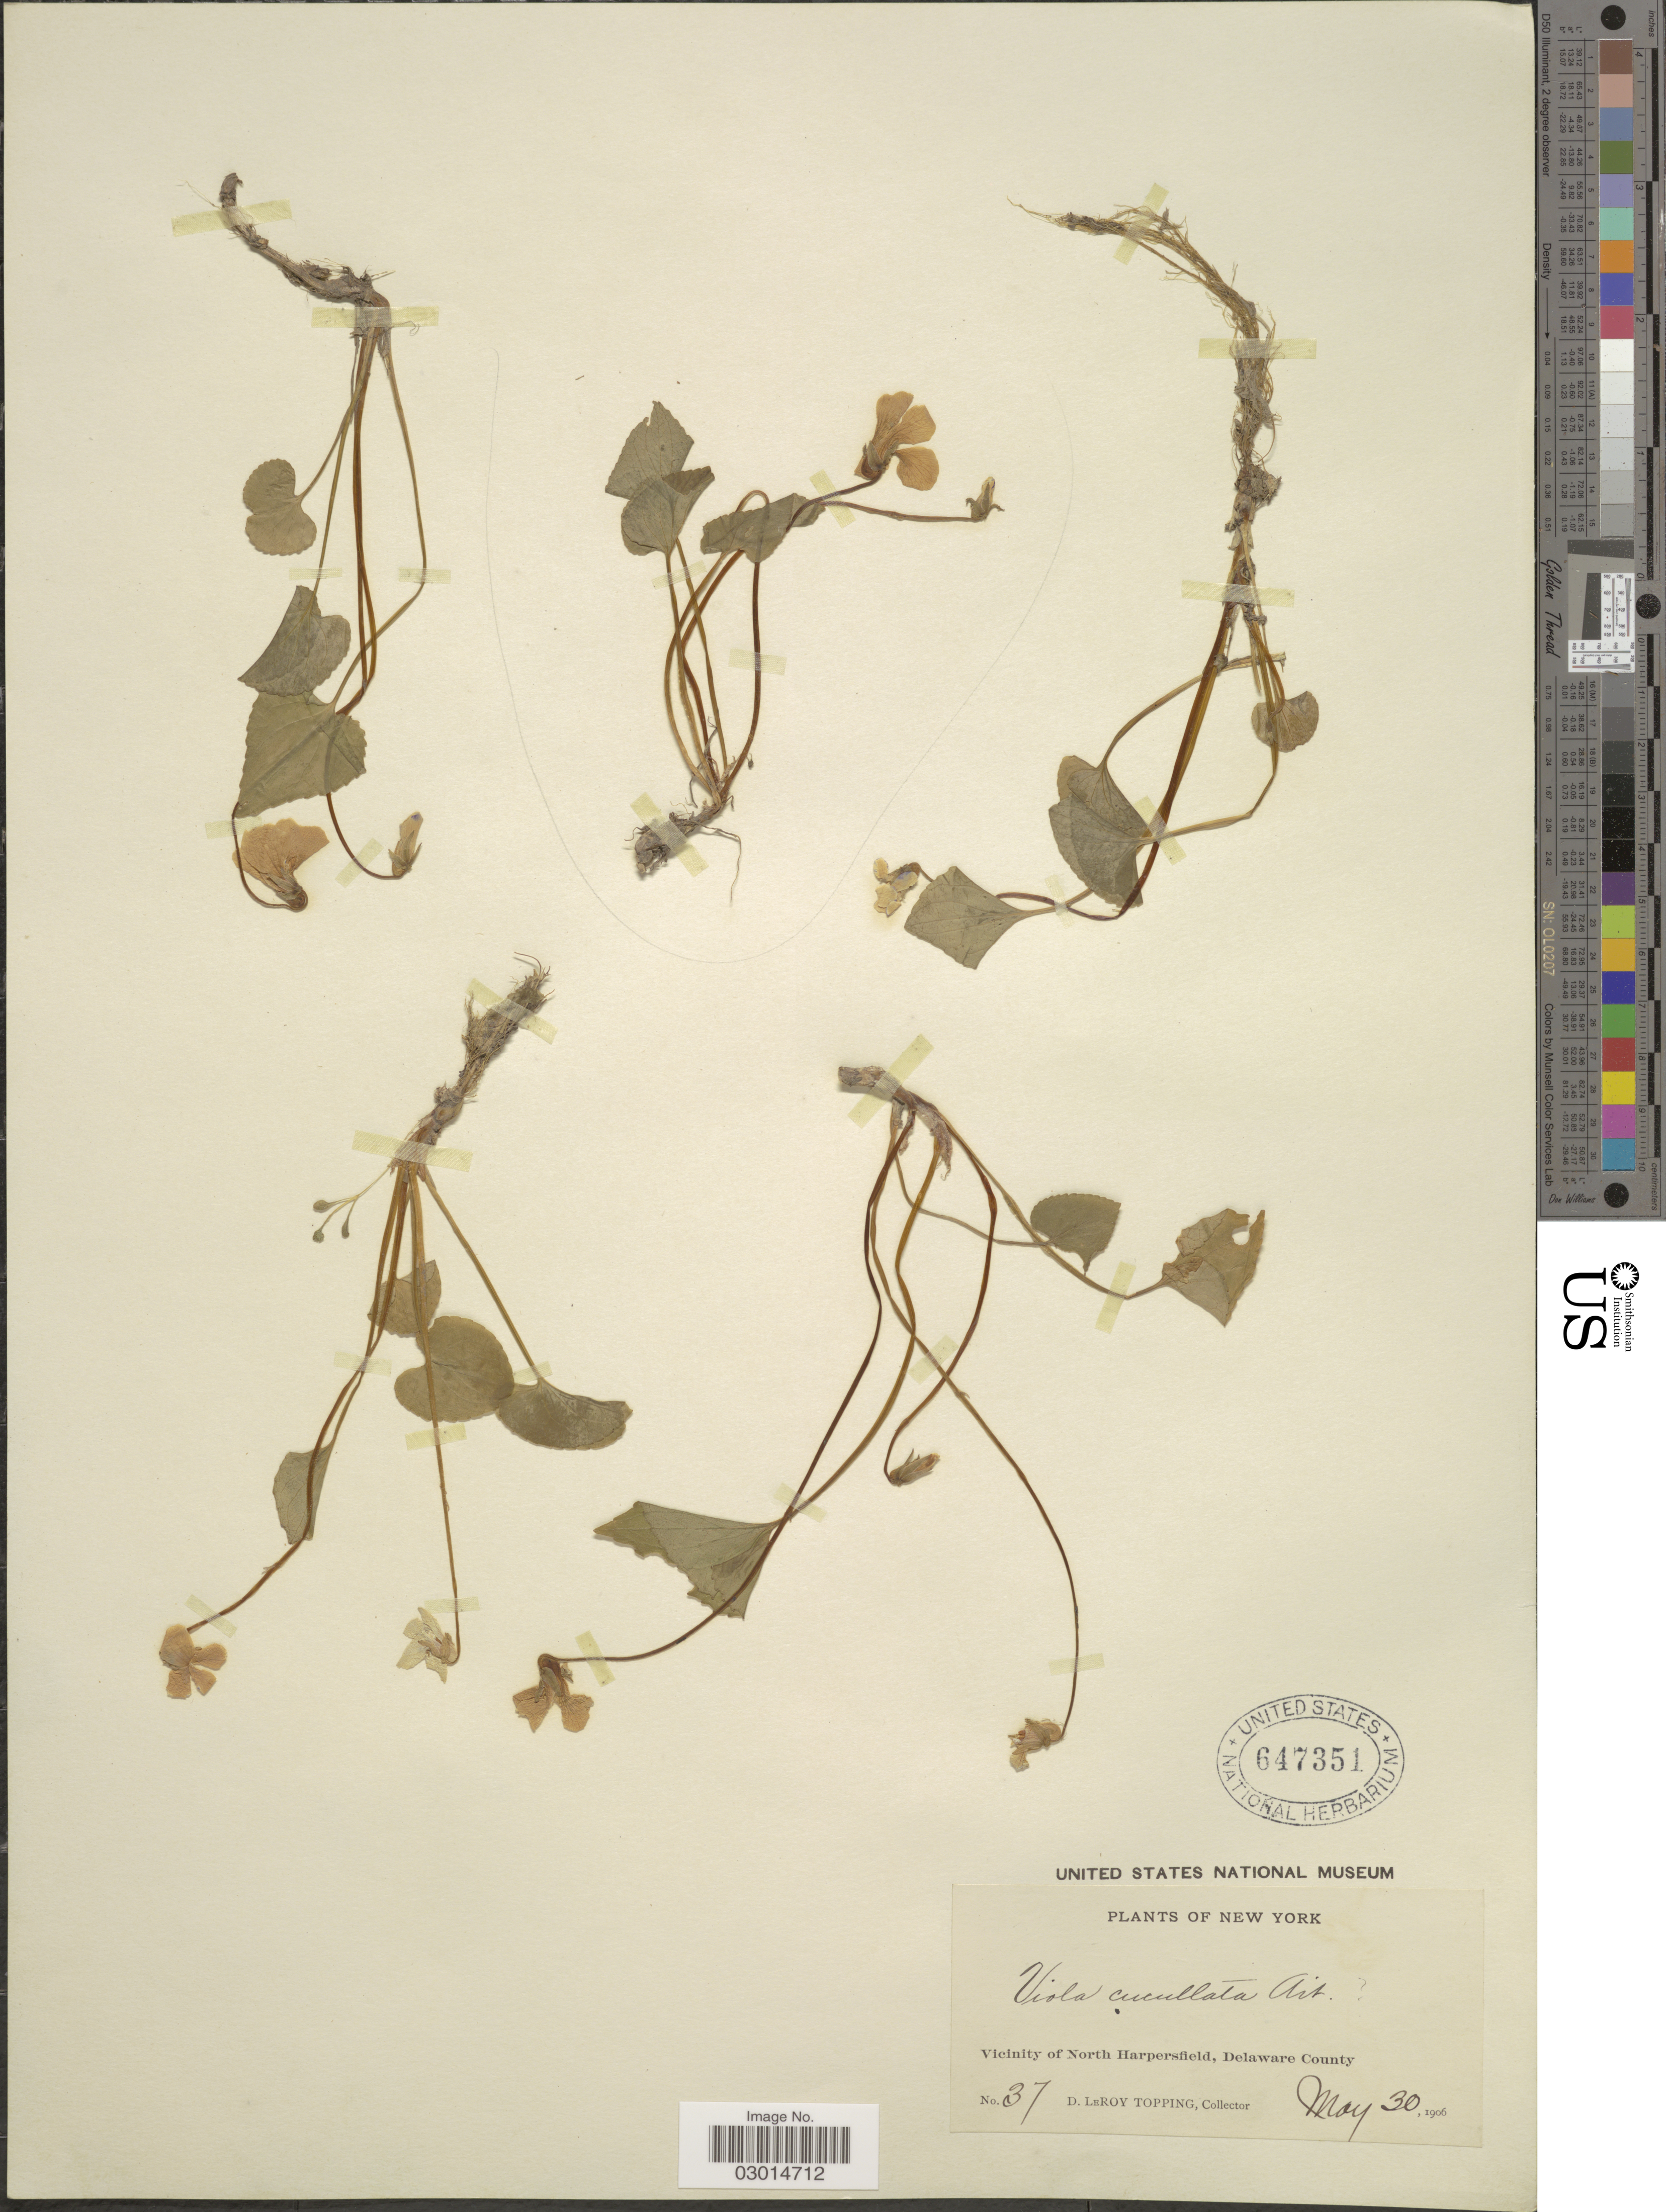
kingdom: Plantae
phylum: Tracheophyta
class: Magnoliopsida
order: Malpighiales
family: Violaceae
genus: Viola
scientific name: Viola cucullata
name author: Aiton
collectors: D. L. Topping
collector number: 37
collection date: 1906-05-30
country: United States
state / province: New York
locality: Vicinity of North Harpersfield, Delaware County.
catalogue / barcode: US 647351